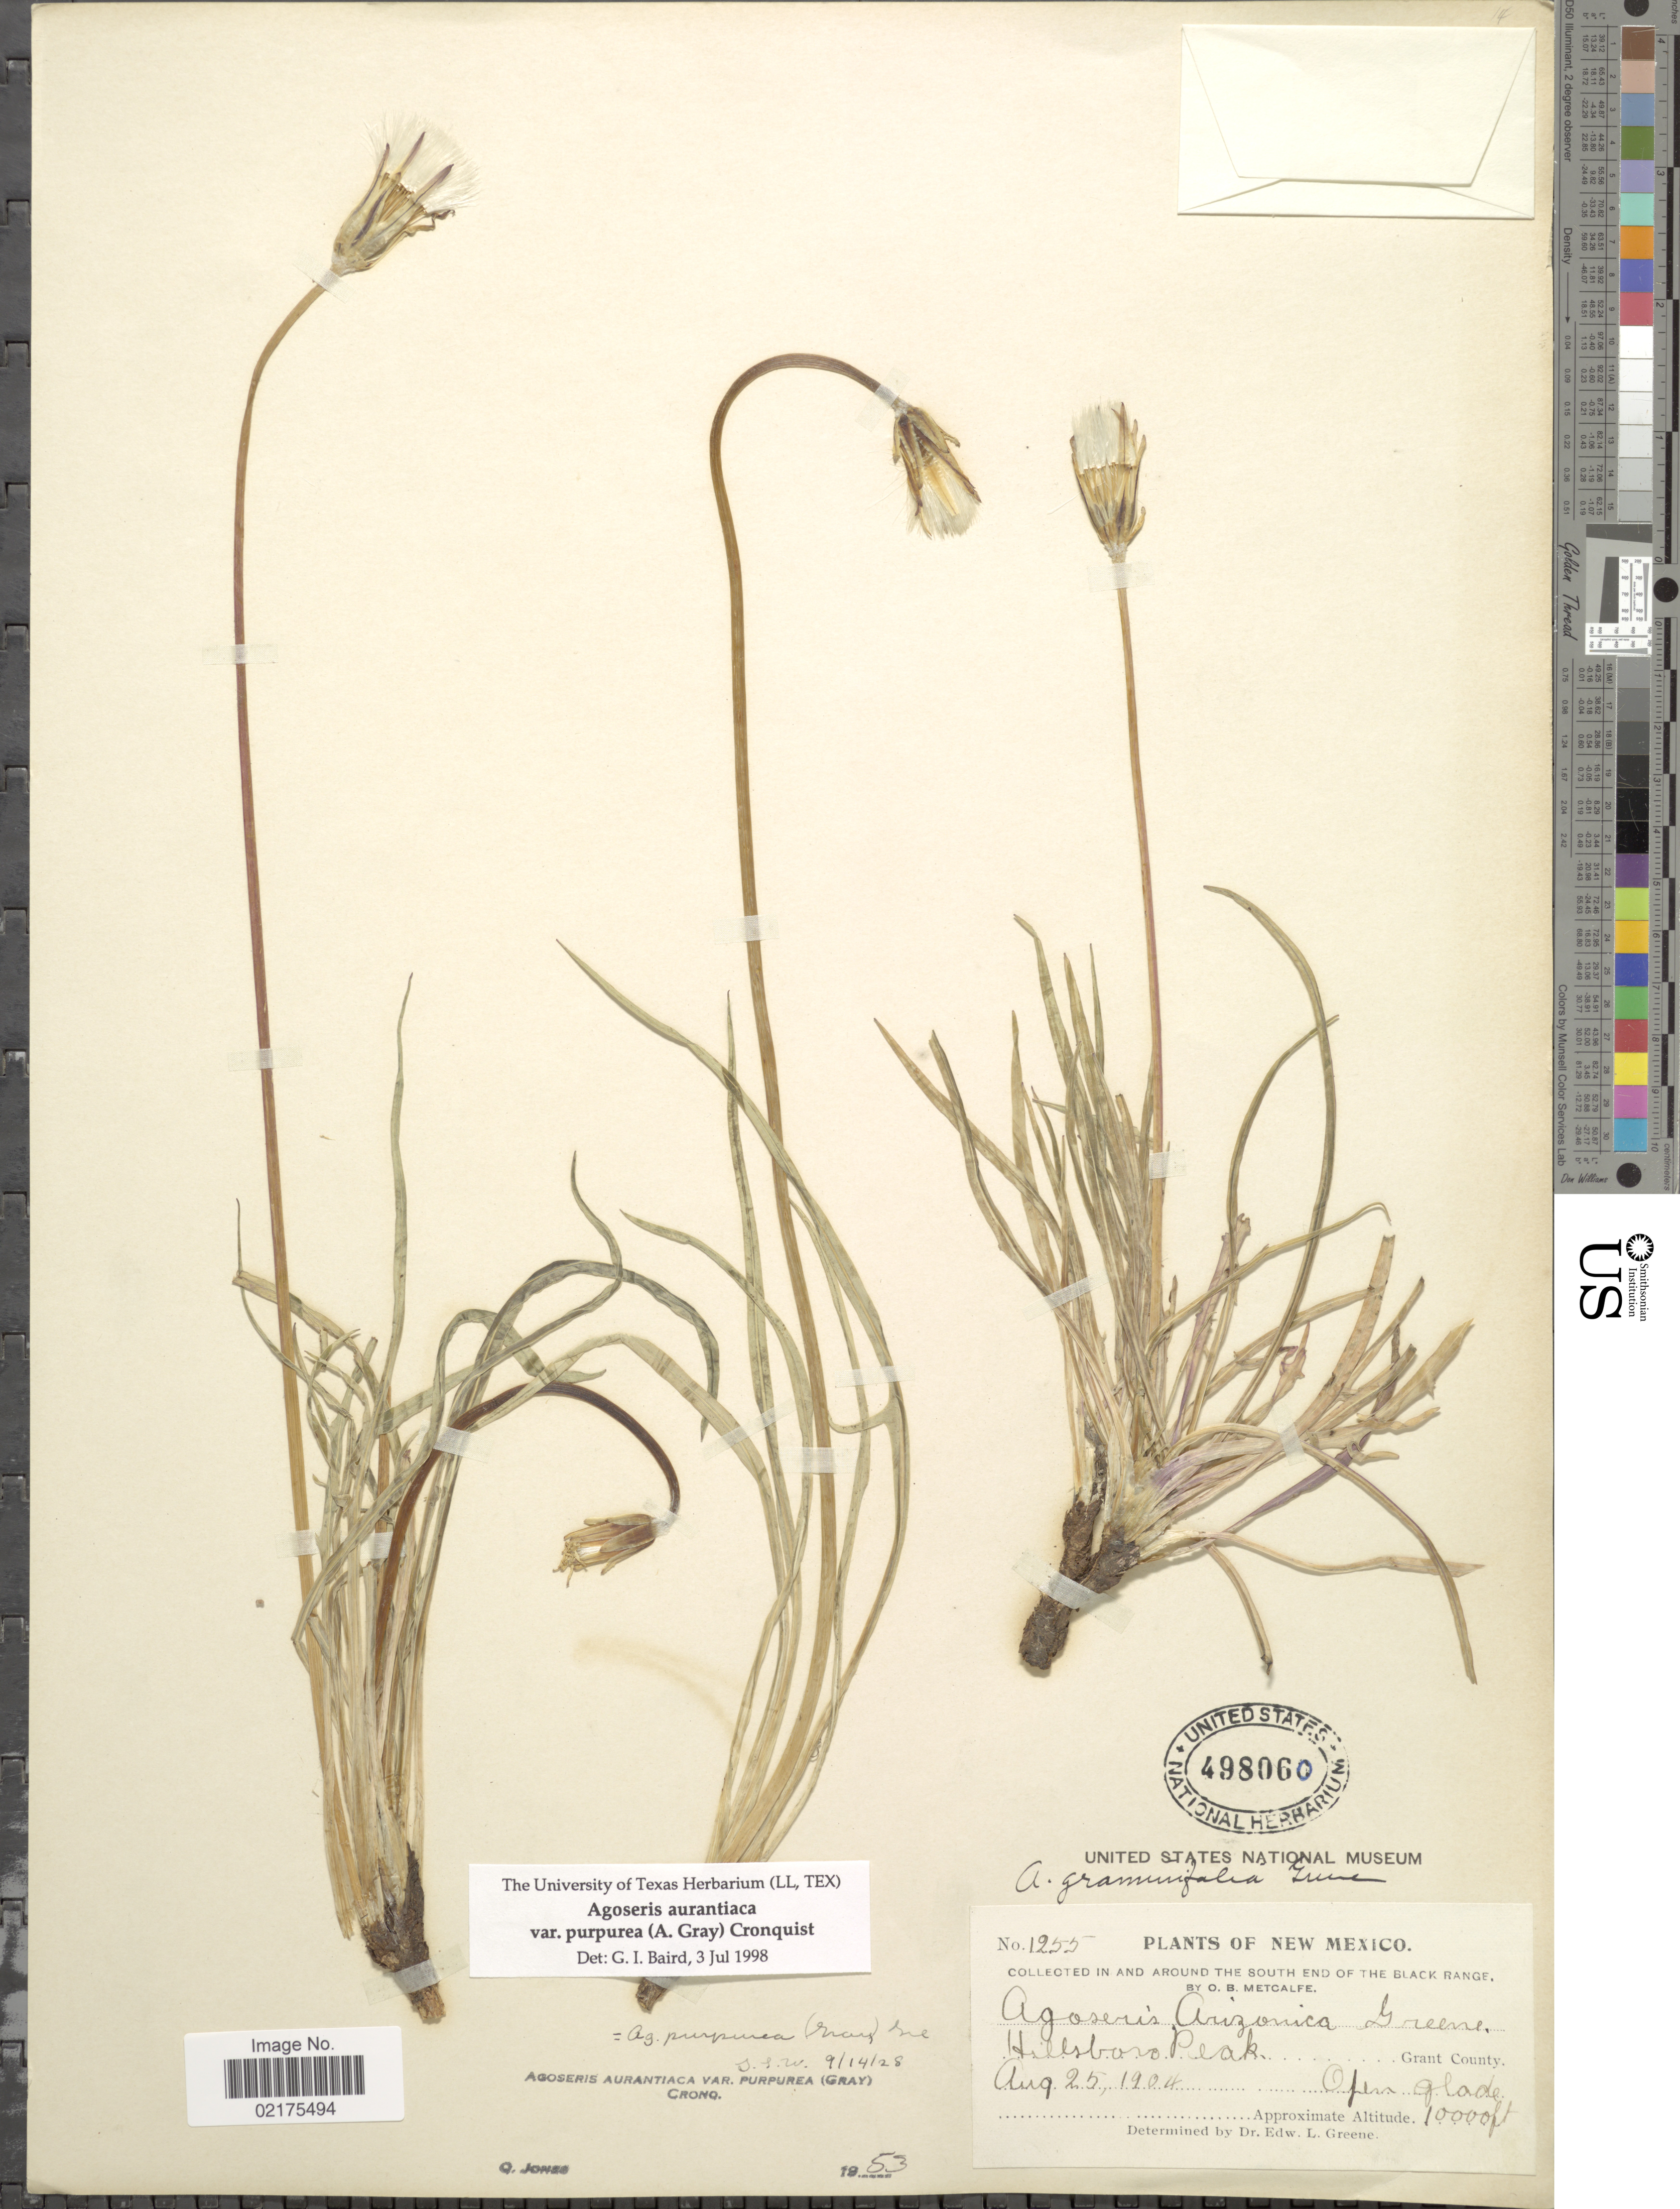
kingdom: Plantae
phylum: Tracheophyta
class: Magnoliopsida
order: Asterales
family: Asteraceae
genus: Agoseris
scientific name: Agoseris aurantiaca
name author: (Hook.) Greene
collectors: O. B. Metcalfe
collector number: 1255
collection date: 1904-08-25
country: United States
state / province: New Mexico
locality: Hillsboro Peak, Grant County. In and around the south end of the Black Range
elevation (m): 3048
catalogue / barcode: US 498060